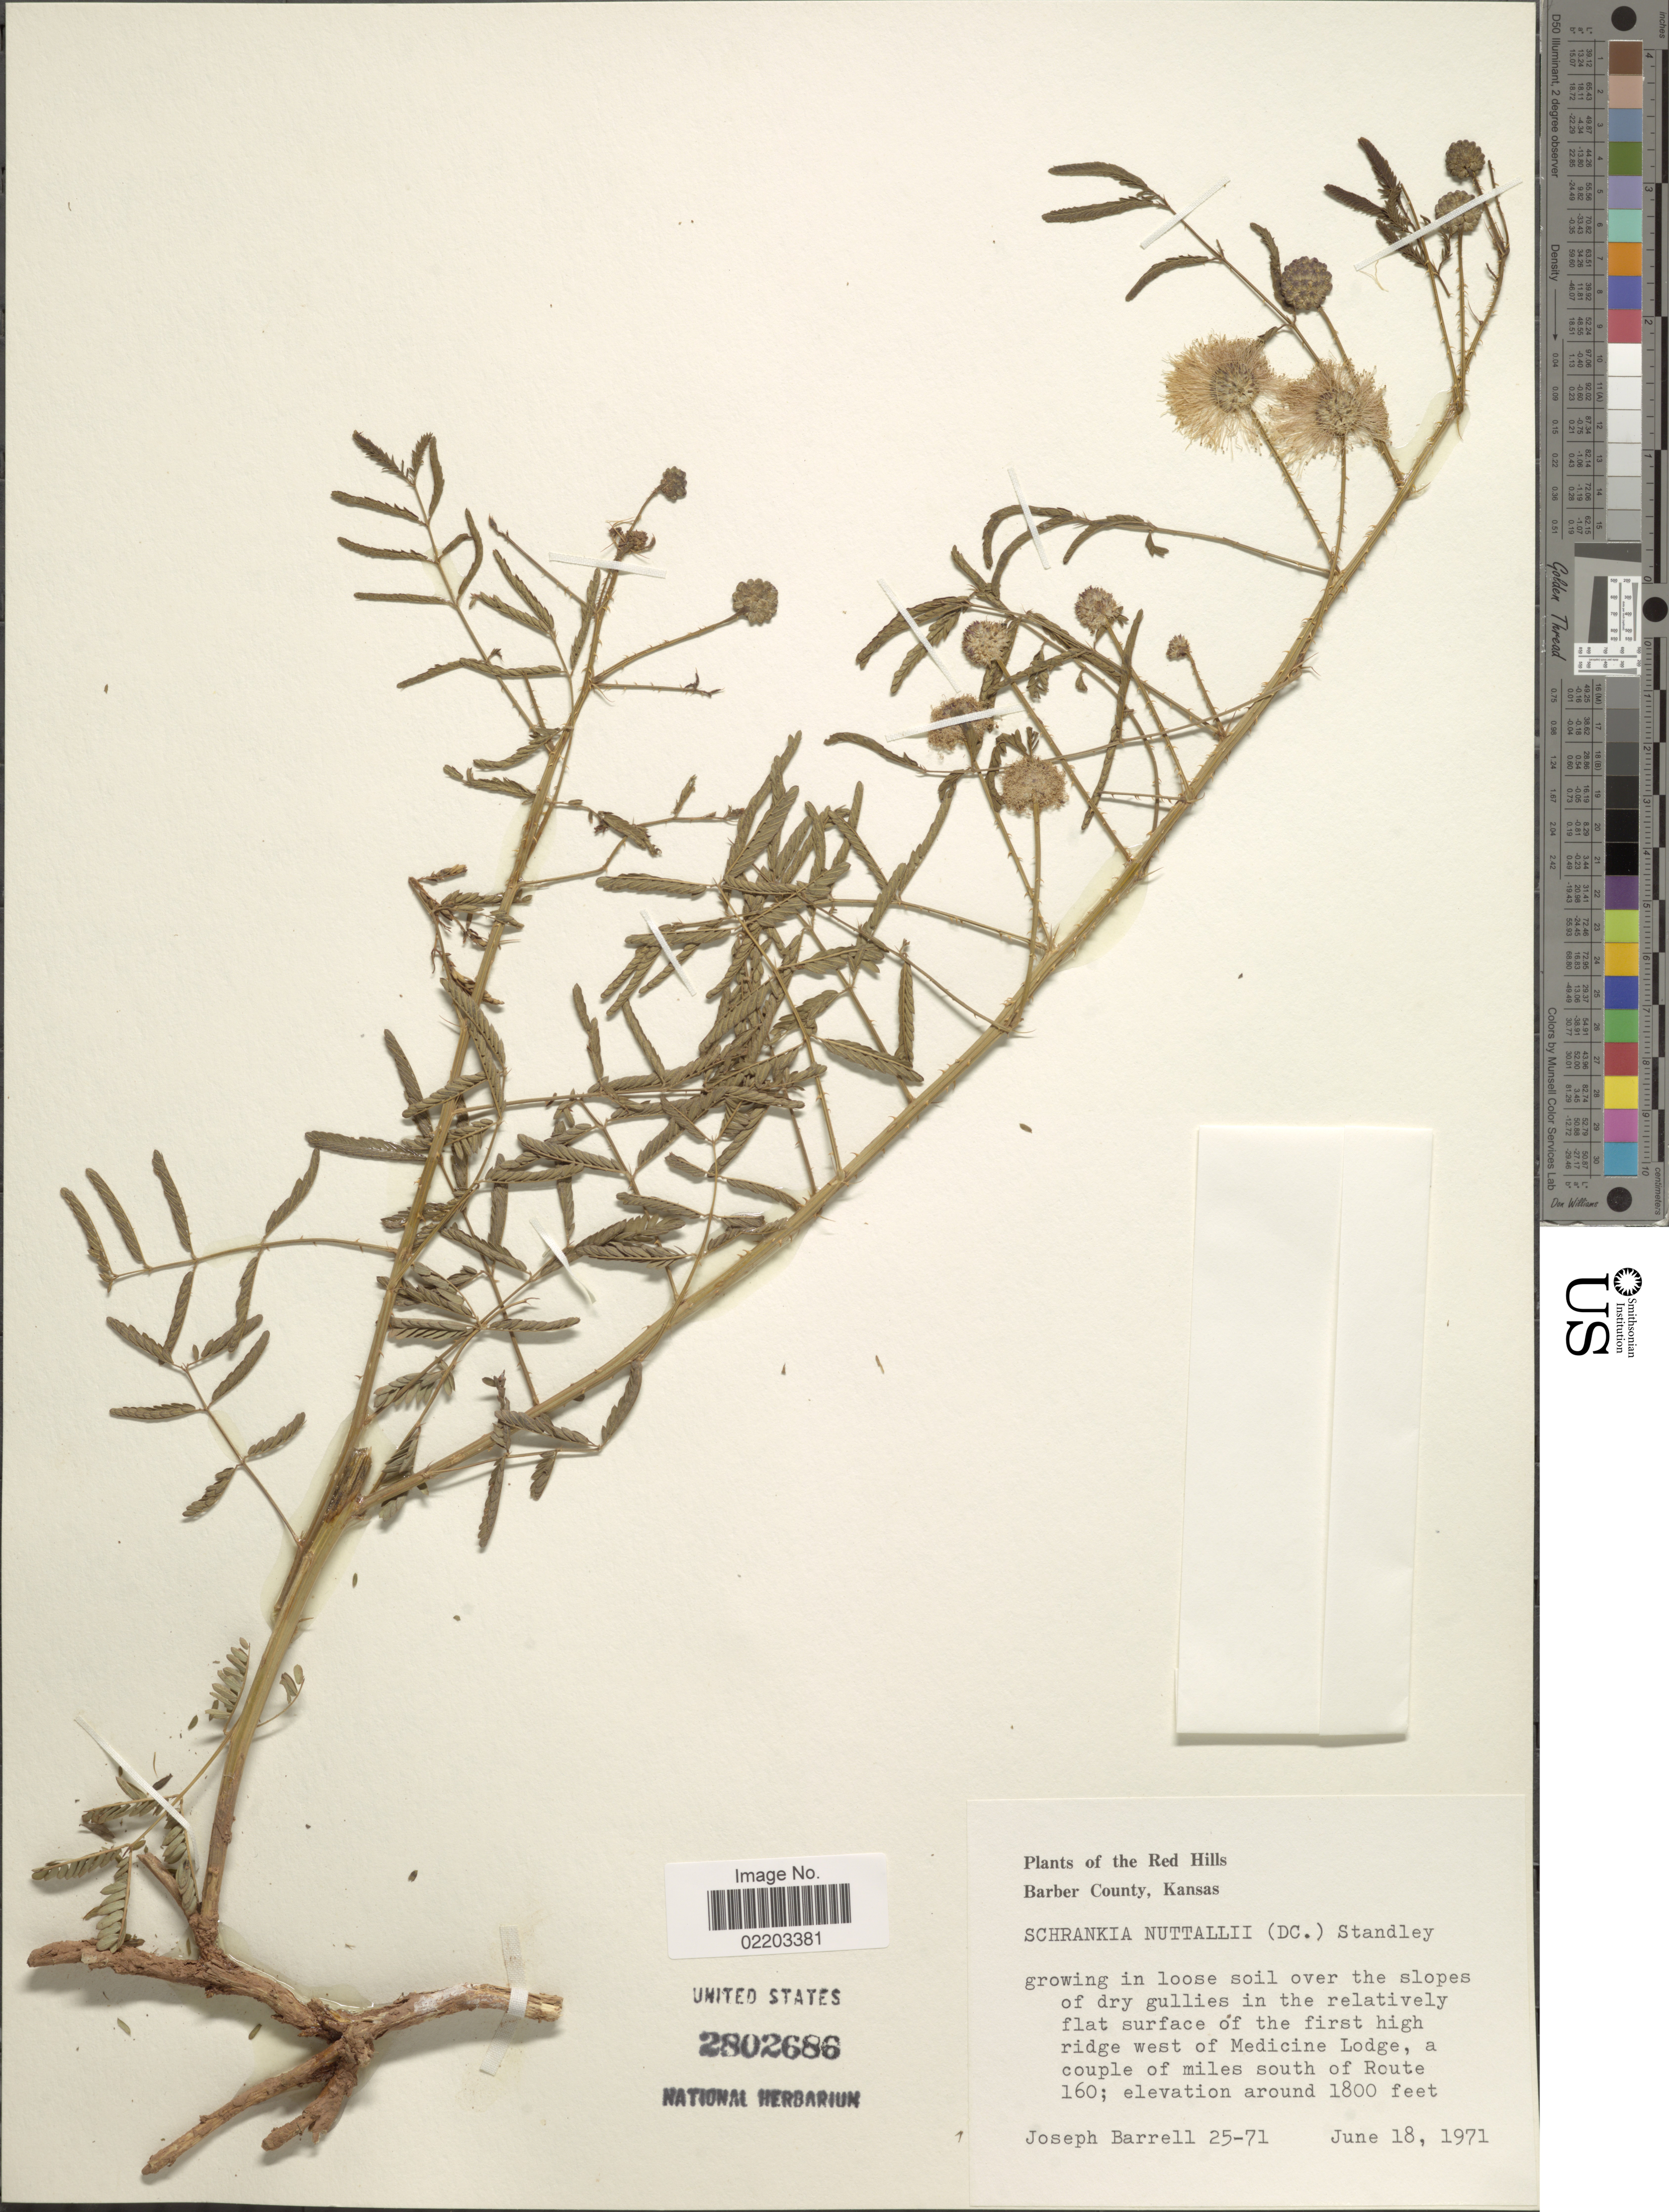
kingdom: Plantae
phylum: Tracheophyta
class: Magnoliopsida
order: Fabales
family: Fabaceae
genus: Mimosa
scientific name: Mimosa nuttallii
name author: (DC.) B.L. Turner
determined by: Strong, M. T., (US), Smithsonian Institution - National Museum of Natural History (UNITED STATES)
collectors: J. Barrell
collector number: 25-71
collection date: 1971-06-18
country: United States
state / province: Kansas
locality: The Red Hills Barber County, growing in loose soil over the slopes of dry gullies in the relatively flat surface of the first high ridge west of Medicine Lodge, a couple of miles south of Route 160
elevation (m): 549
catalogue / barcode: US 2802686